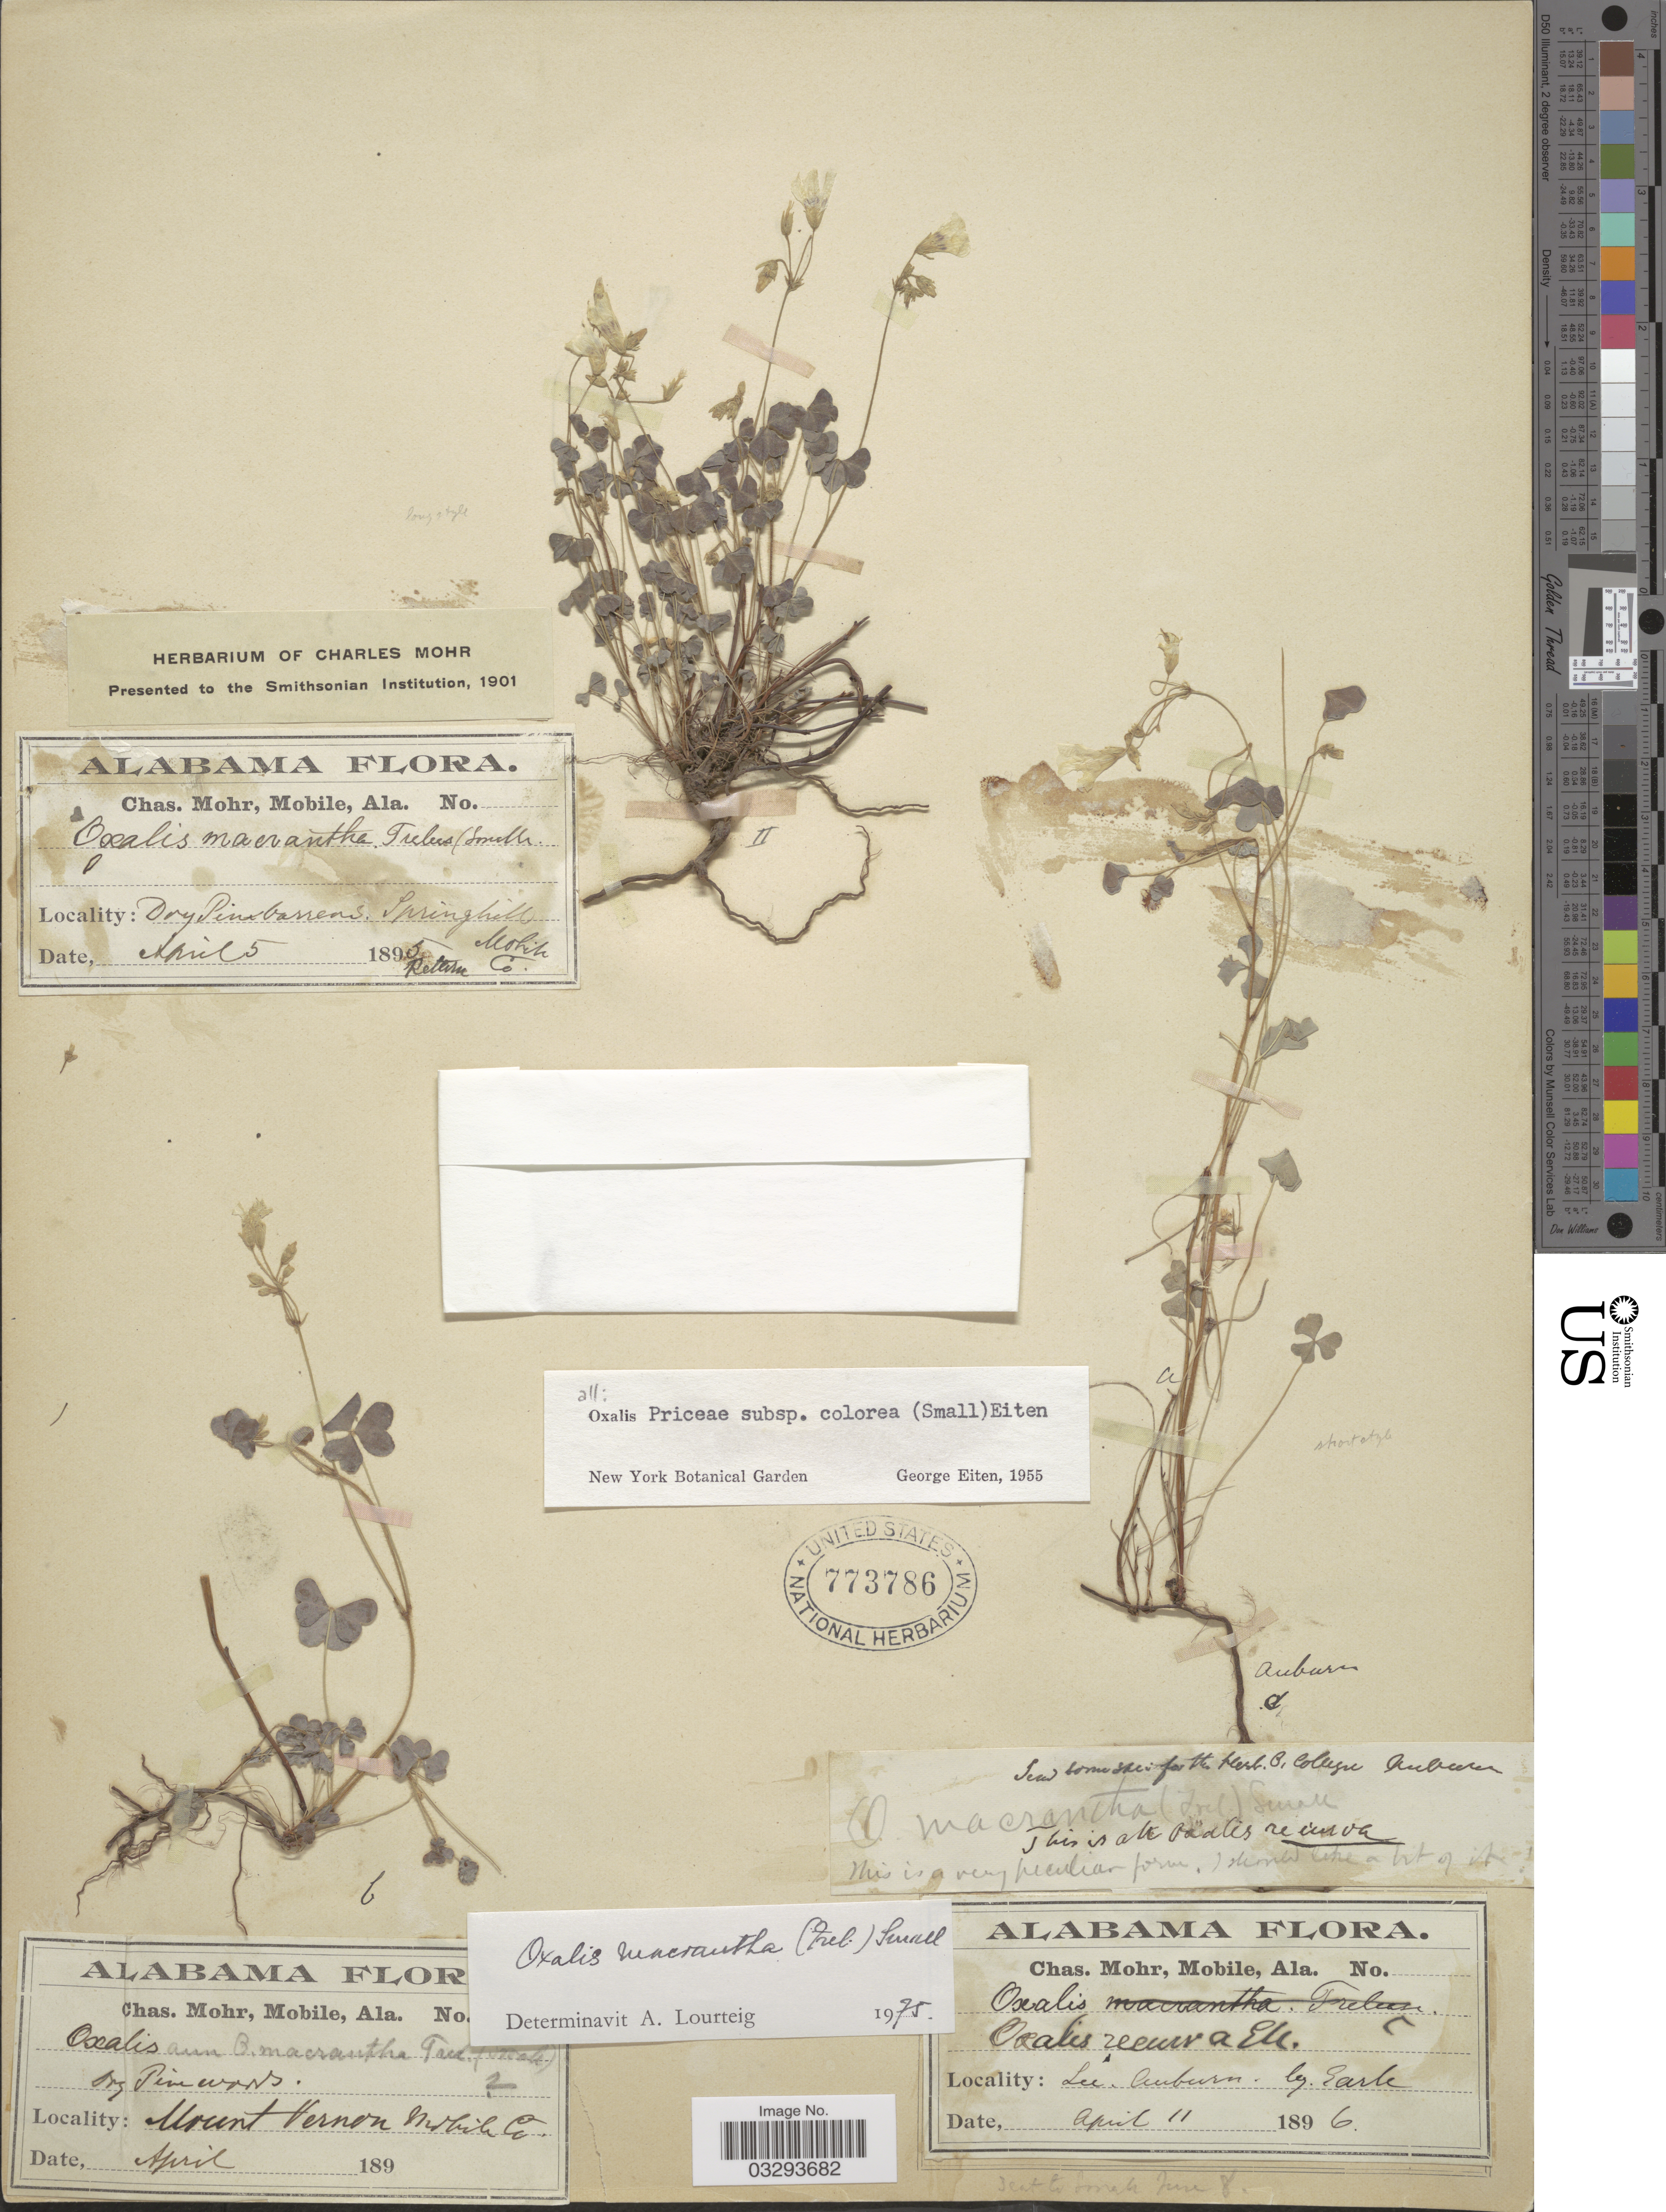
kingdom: Plantae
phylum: Tracheophyta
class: Magnoliopsida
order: Oxalidales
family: Oxalidaceae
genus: Oxalis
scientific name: Oxalis macrantha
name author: (Trel.) Small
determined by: Lourteig, A.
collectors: -. Earle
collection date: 1896-04-11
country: United States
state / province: Alabama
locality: Lee. Auburn.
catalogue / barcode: US 773786-2